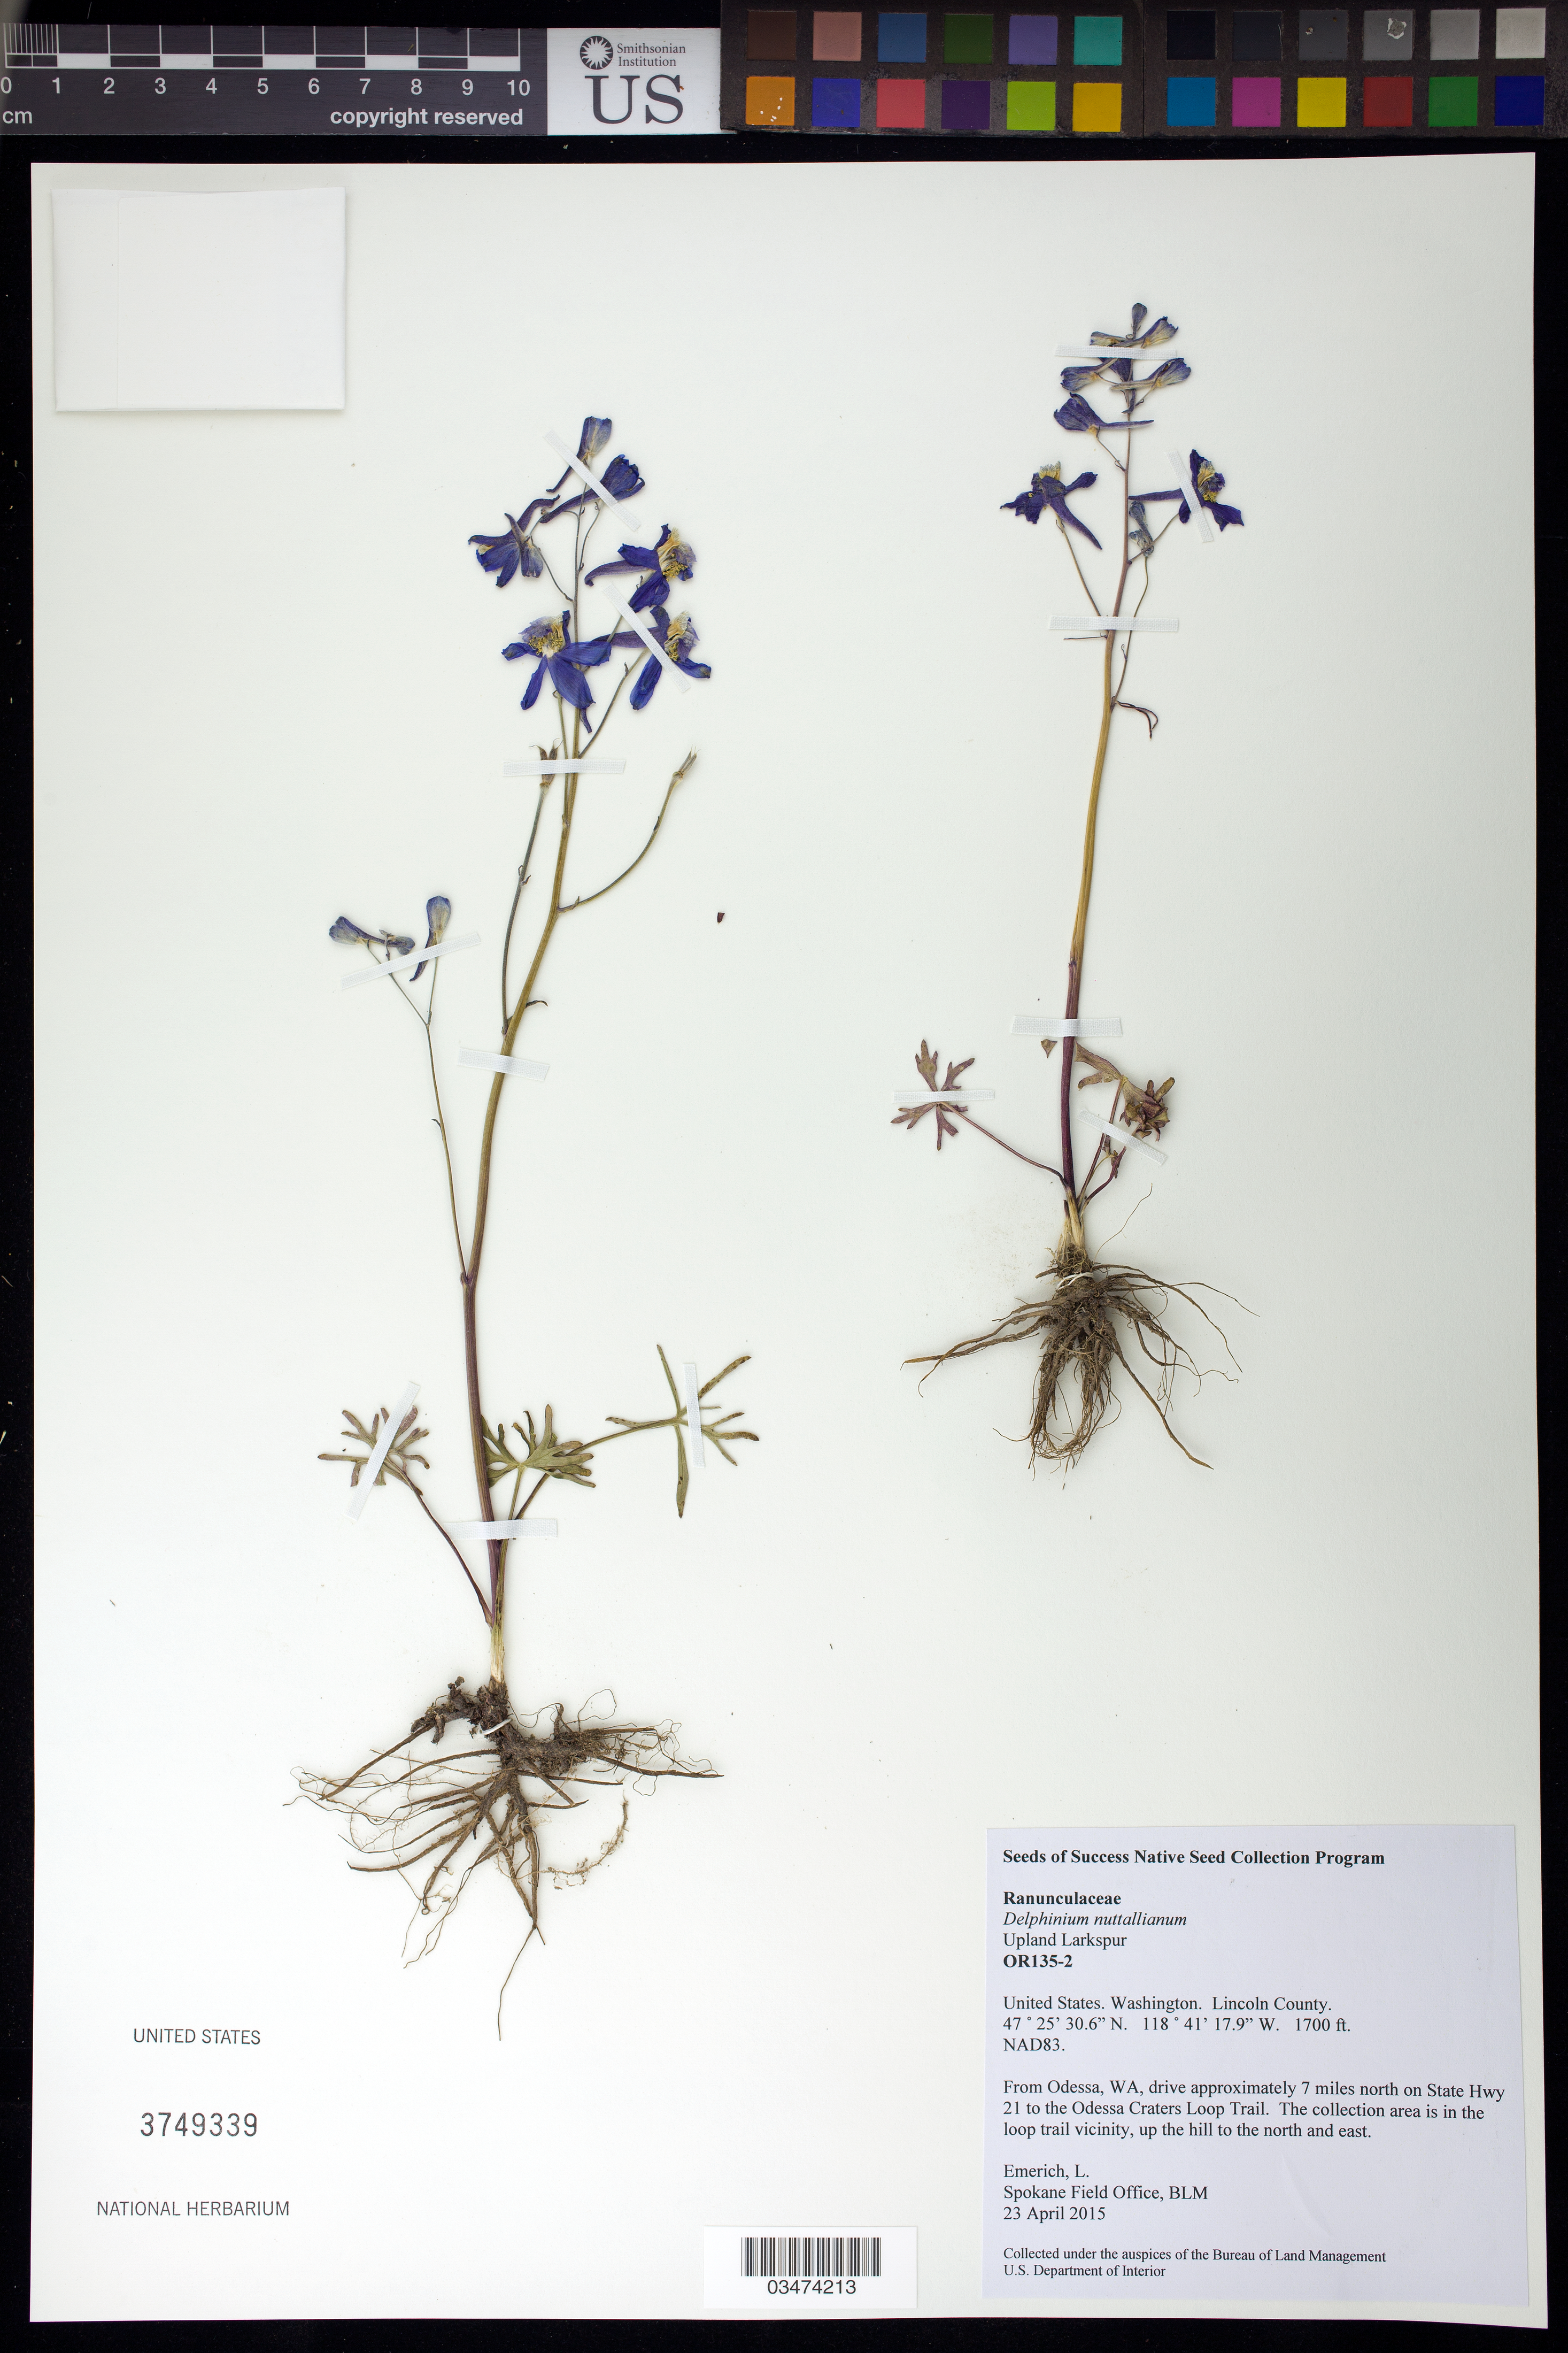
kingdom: Plantae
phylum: Tracheophyta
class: Magnoliopsida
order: Ranunculales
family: Ranunculaceae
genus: Delphinium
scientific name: Delphinium nuttallianum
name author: E. Pritz. ex Walpers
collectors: L. Emerich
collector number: OR135-2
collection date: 2015-04-23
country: United States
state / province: Washington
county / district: Lincoln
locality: Odessa Craters, Odessa Craters Loop Trail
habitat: shrub-steppe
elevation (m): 518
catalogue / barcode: US 3749339